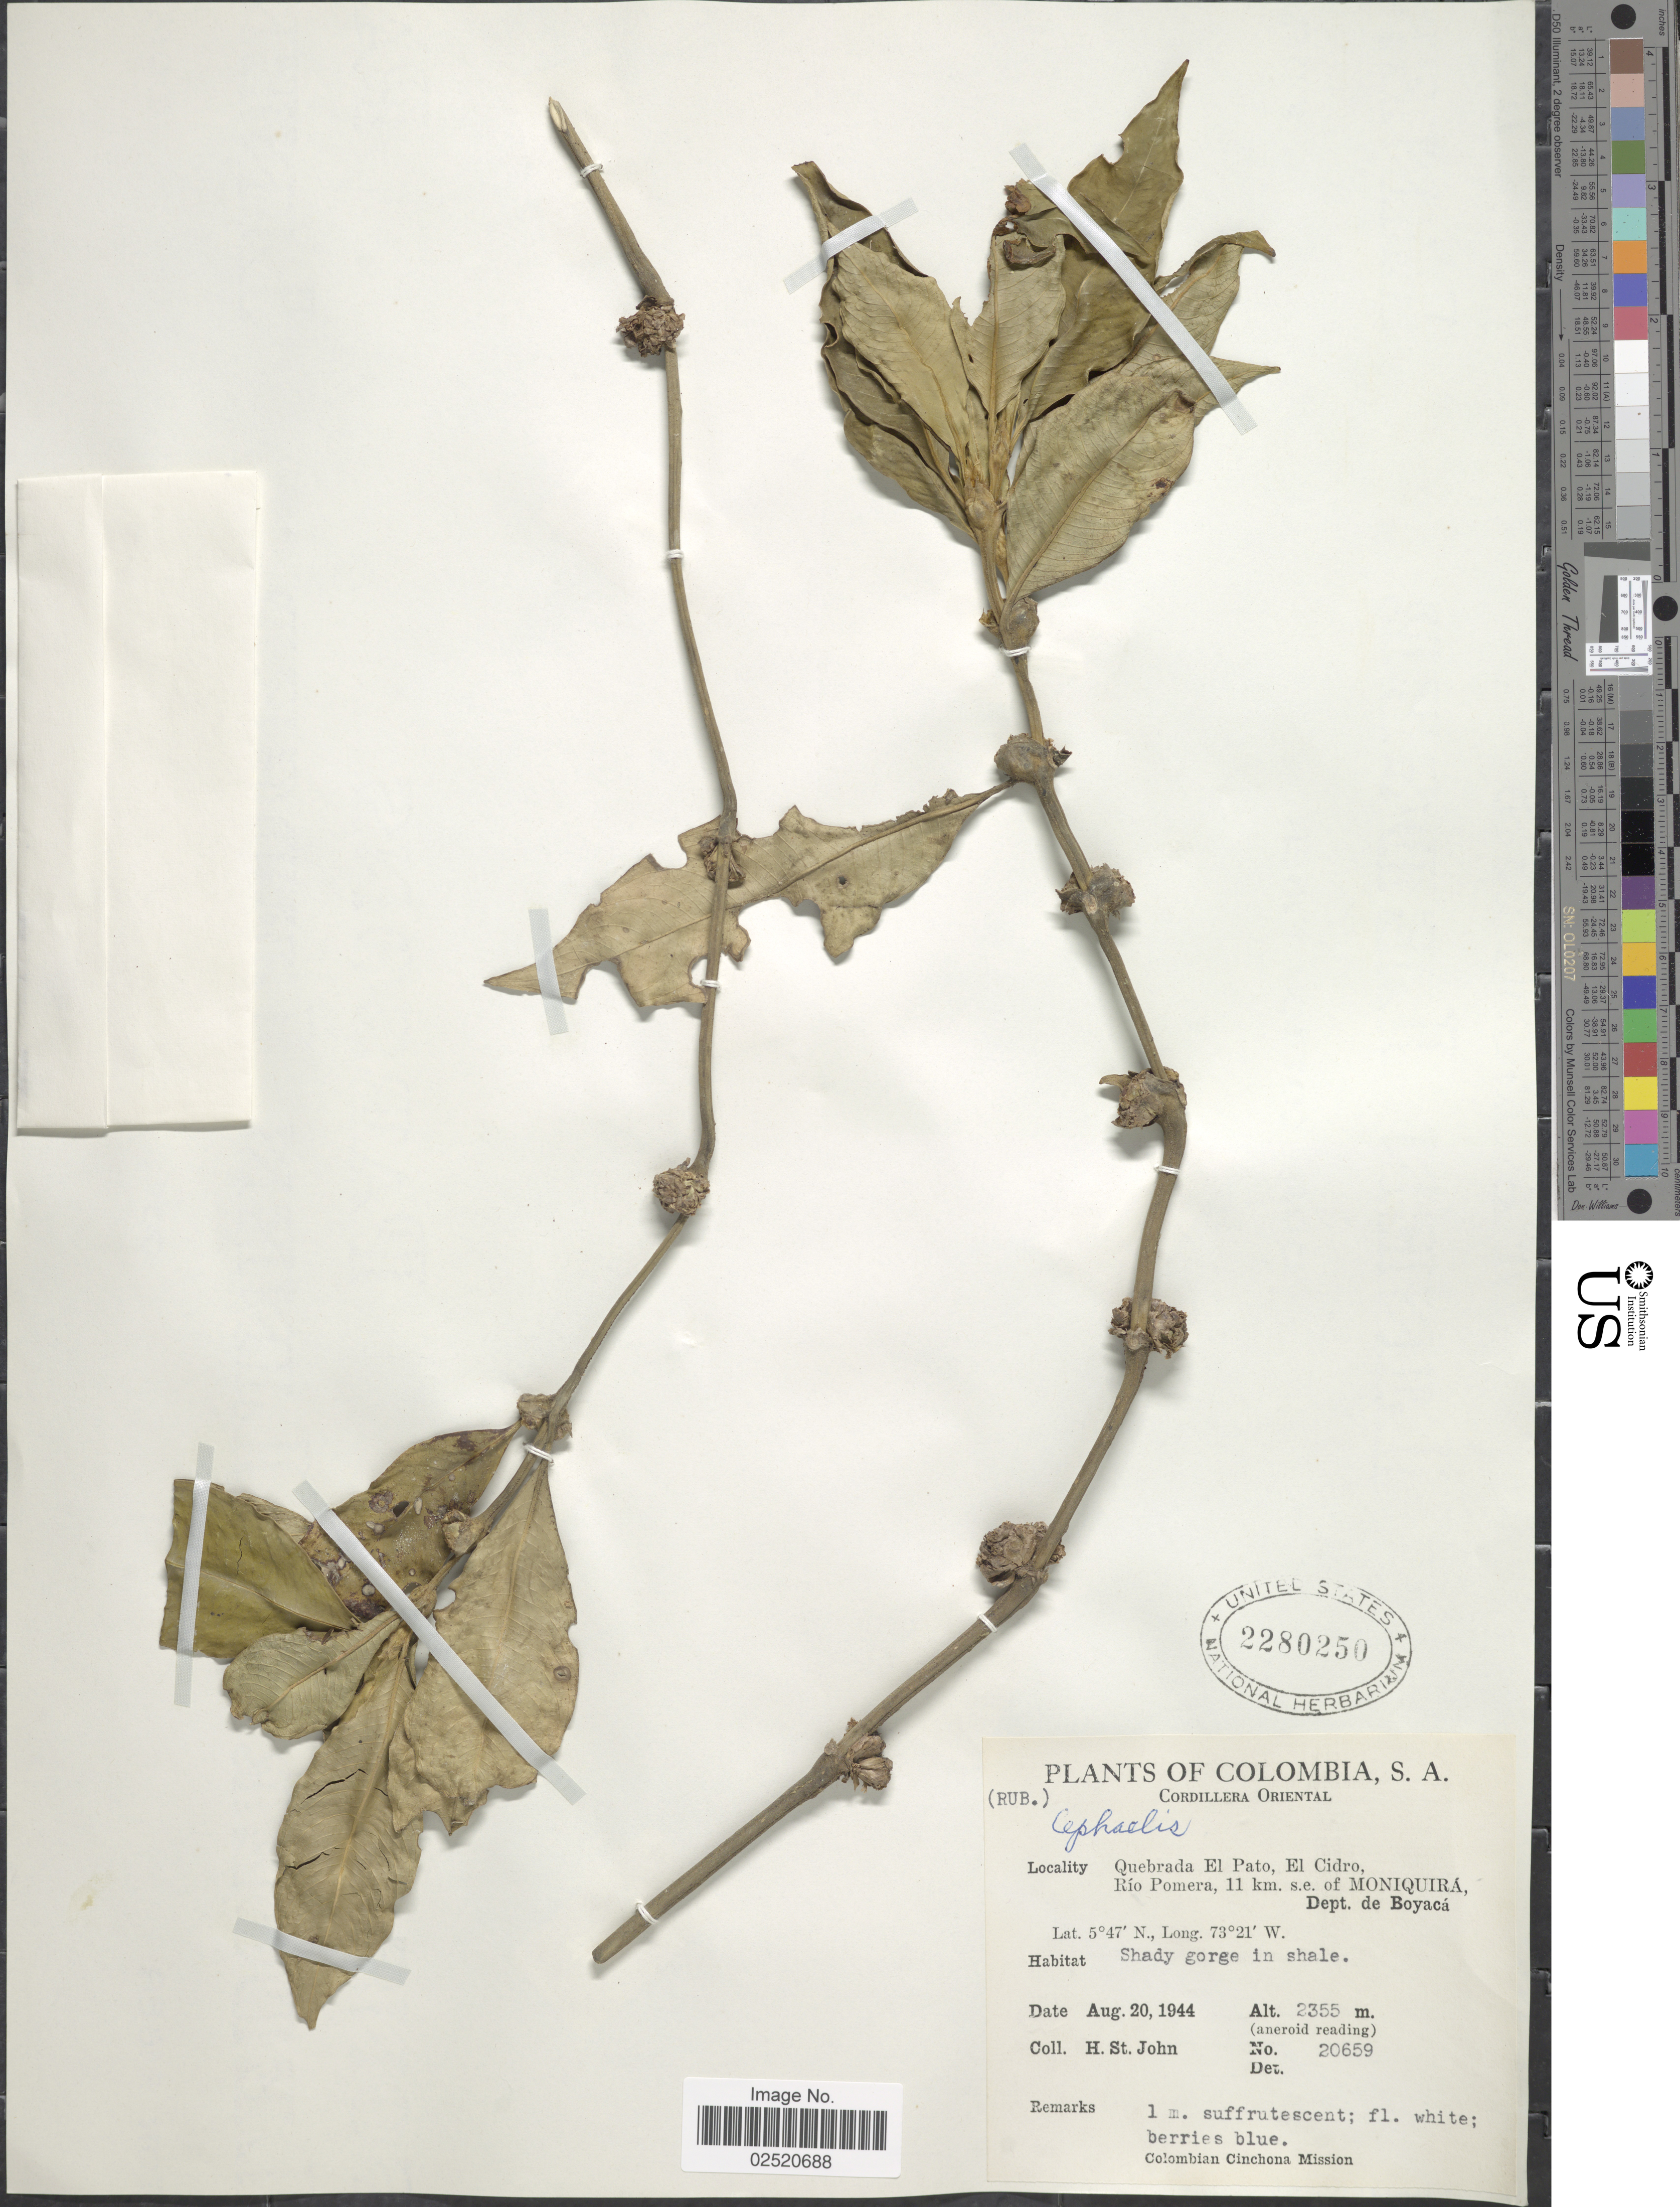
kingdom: Plantae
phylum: Tracheophyta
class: Magnoliopsida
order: Gentianales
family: Rubiaceae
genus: Psychotria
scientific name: Psychotria sp.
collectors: H. St. John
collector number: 20659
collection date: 1944-08-20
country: Colombia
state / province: Boyacá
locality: Cordillera Oriental. Quebrada El Pato, El Cidro, Río Pomera, 11 km. s.e. of Moniquirá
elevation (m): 2355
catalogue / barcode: US 2280250